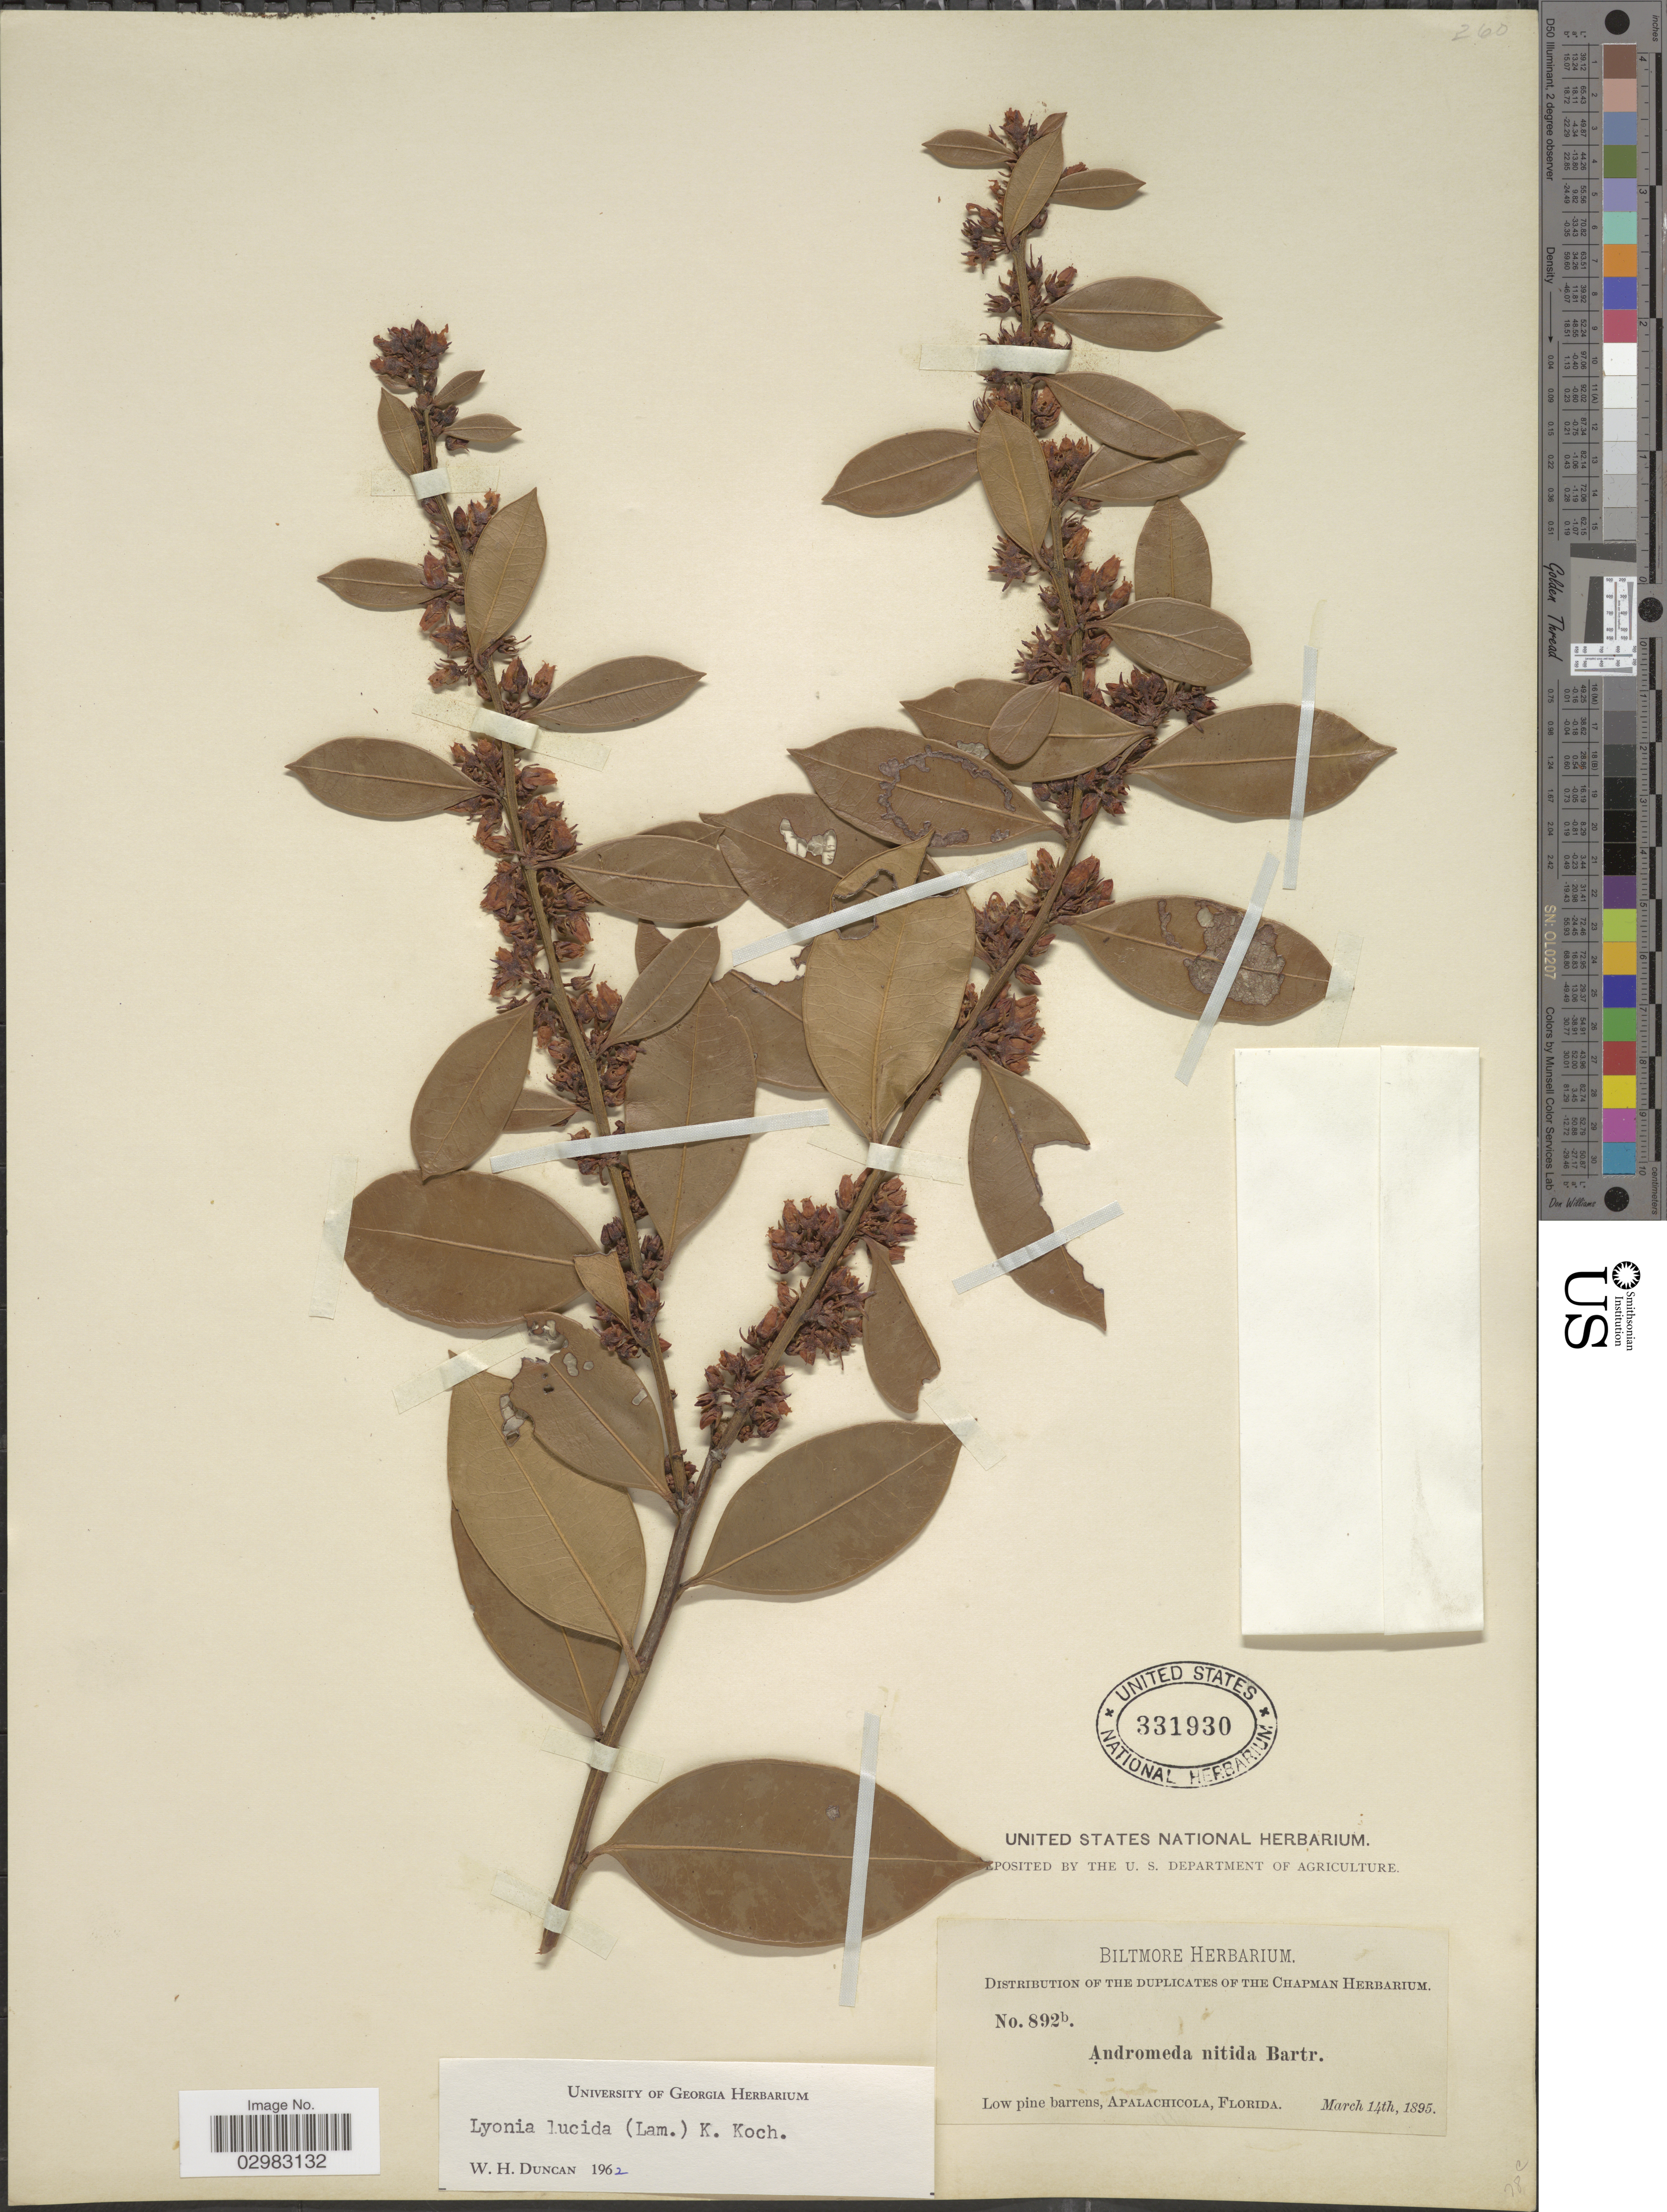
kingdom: Plantae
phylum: Tracheophyta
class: Magnoliopsida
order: Ericales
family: Ericaceae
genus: Lyonia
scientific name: Lyonia lucida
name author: K. Koch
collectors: ex herb. Biltmore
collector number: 892b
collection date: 1895-03-14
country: United States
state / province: Florida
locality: Apalachicola.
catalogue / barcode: US 331930